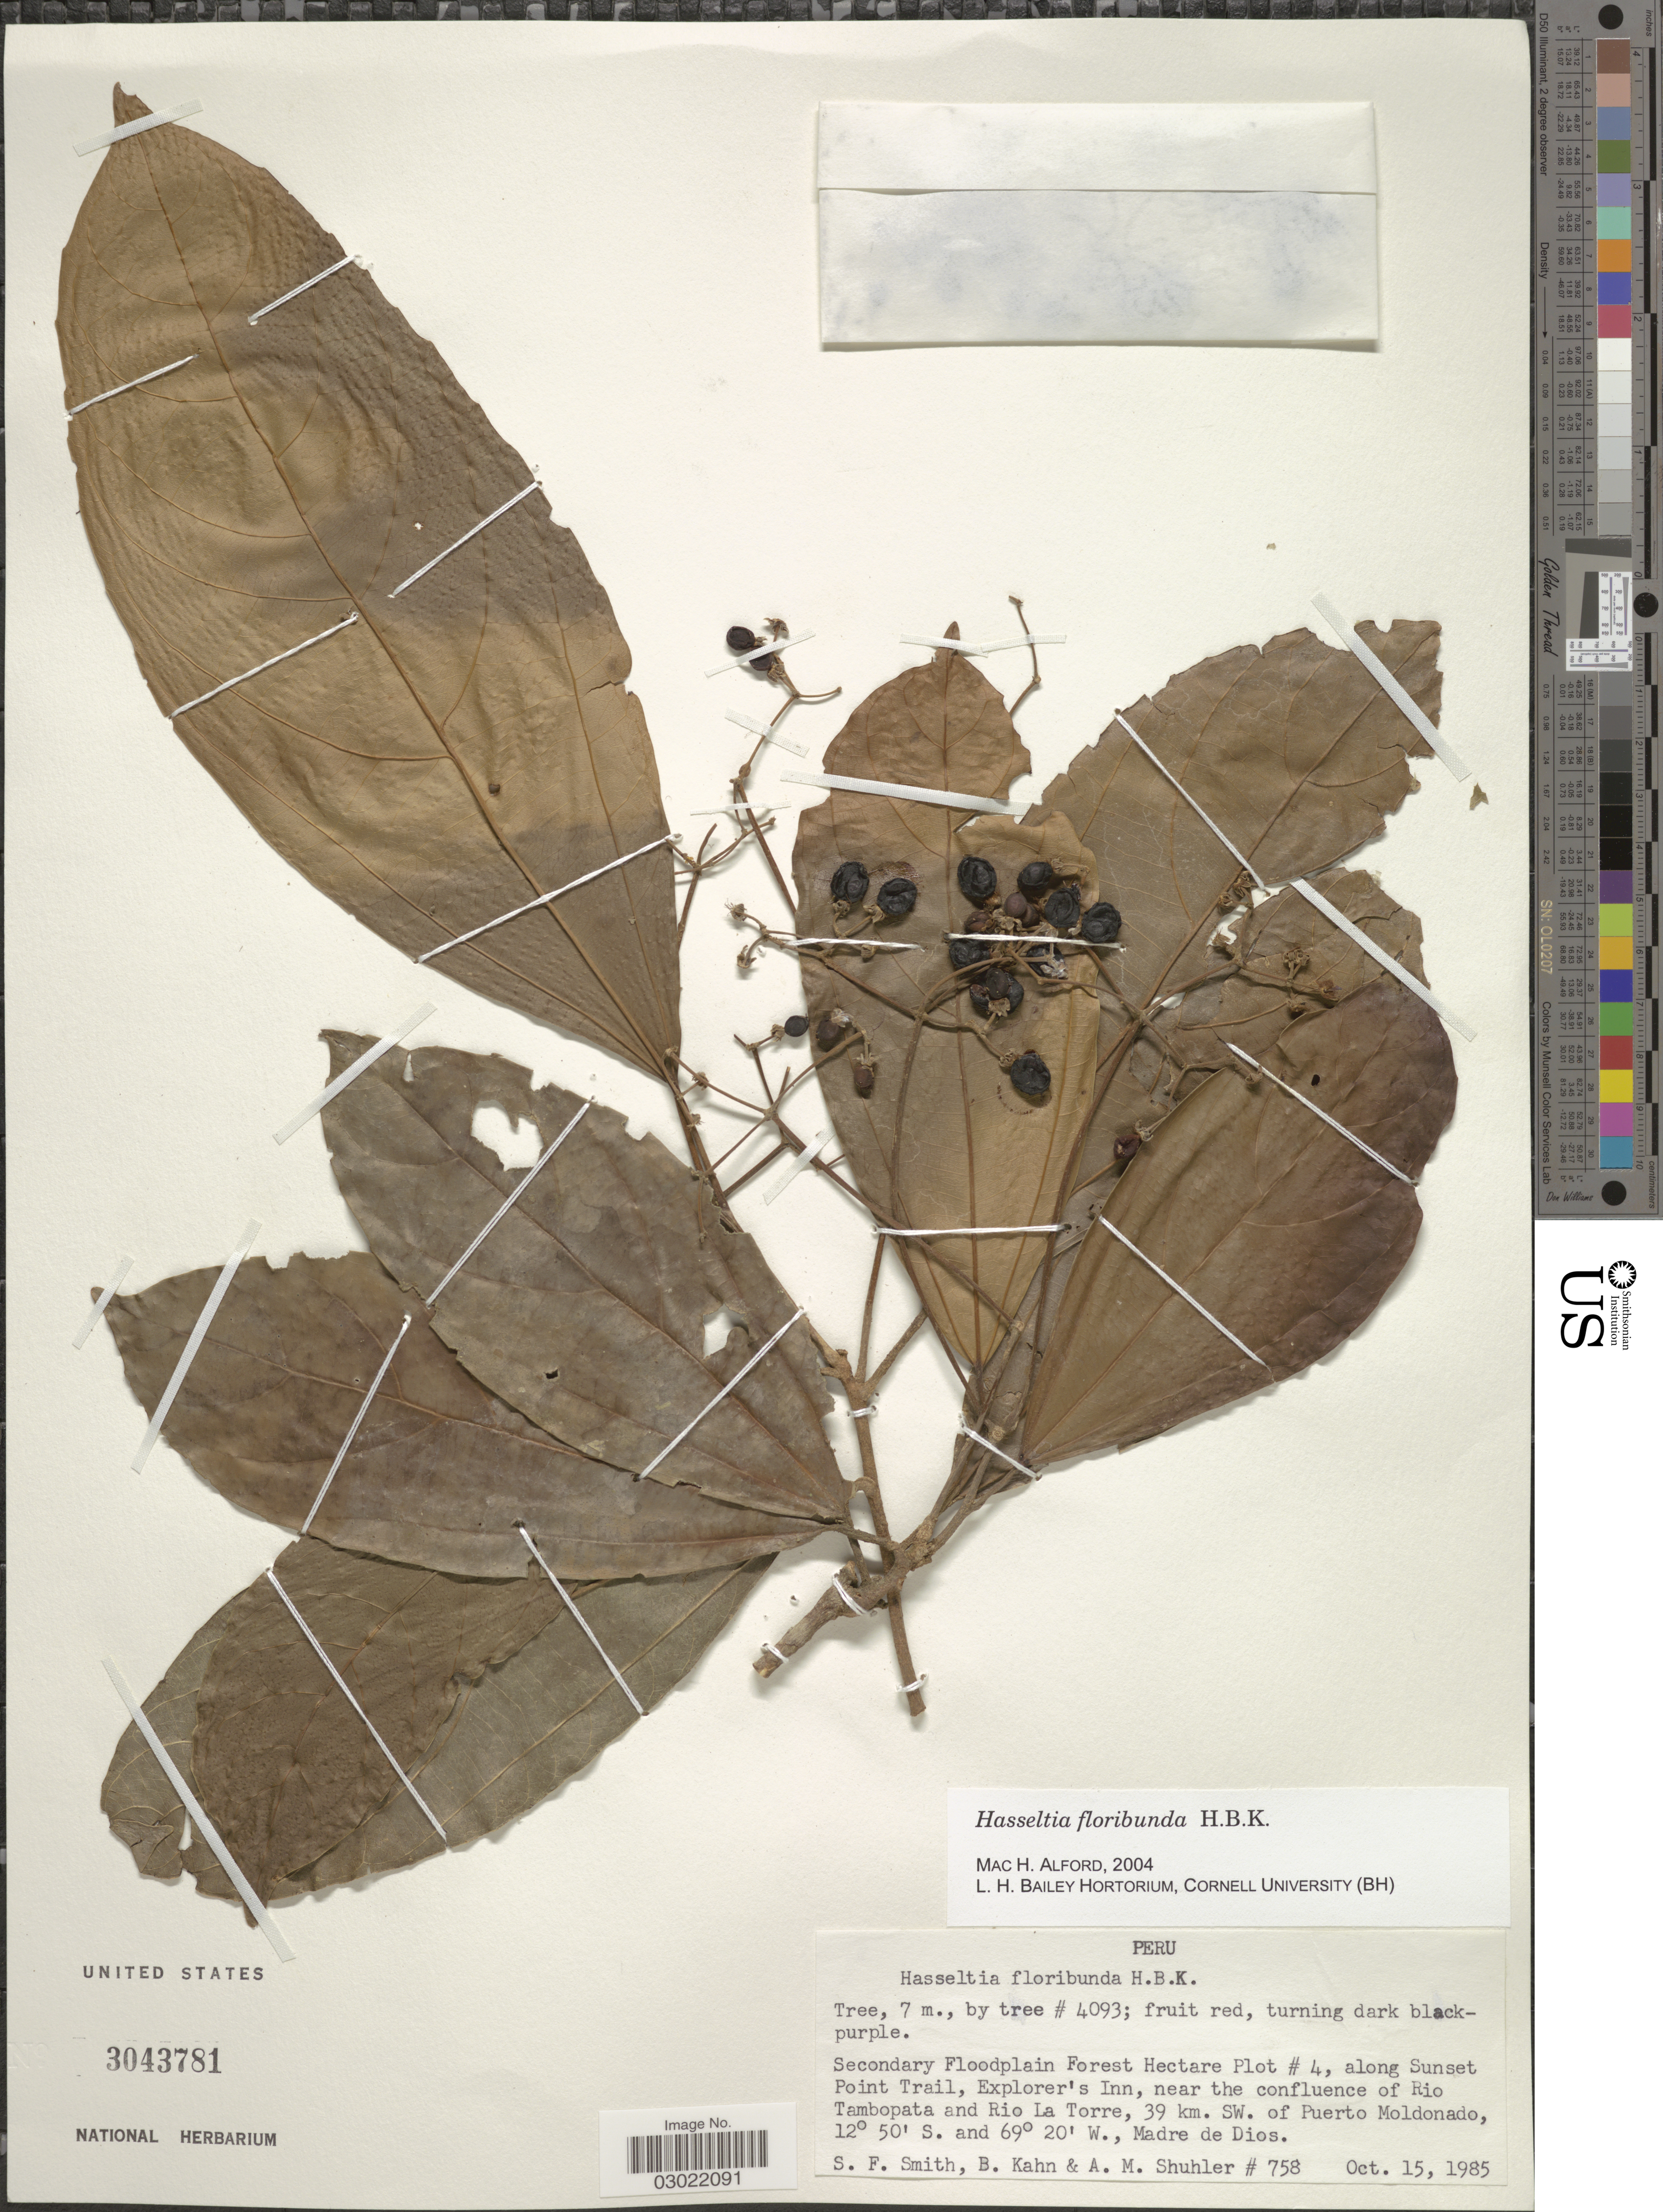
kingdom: Plantae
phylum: Tracheophyta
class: Magnoliopsida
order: Malpighiales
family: Salicaceae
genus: Hasseltia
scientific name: Hasseltia floribunda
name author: Kunth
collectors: S.F. Smith, B. Kahn & A. Shuhler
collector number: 758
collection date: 1985-10-15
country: Peru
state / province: Madre de Dios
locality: Secondary Floodplain Forest Hectare Plot # 4, along Sunset Point Trail, Explorer's Inn, near the confluence of Rio Tambopata and Rio La Torre, 39 km. SW. of Puerto Moldonado.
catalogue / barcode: US 3043781